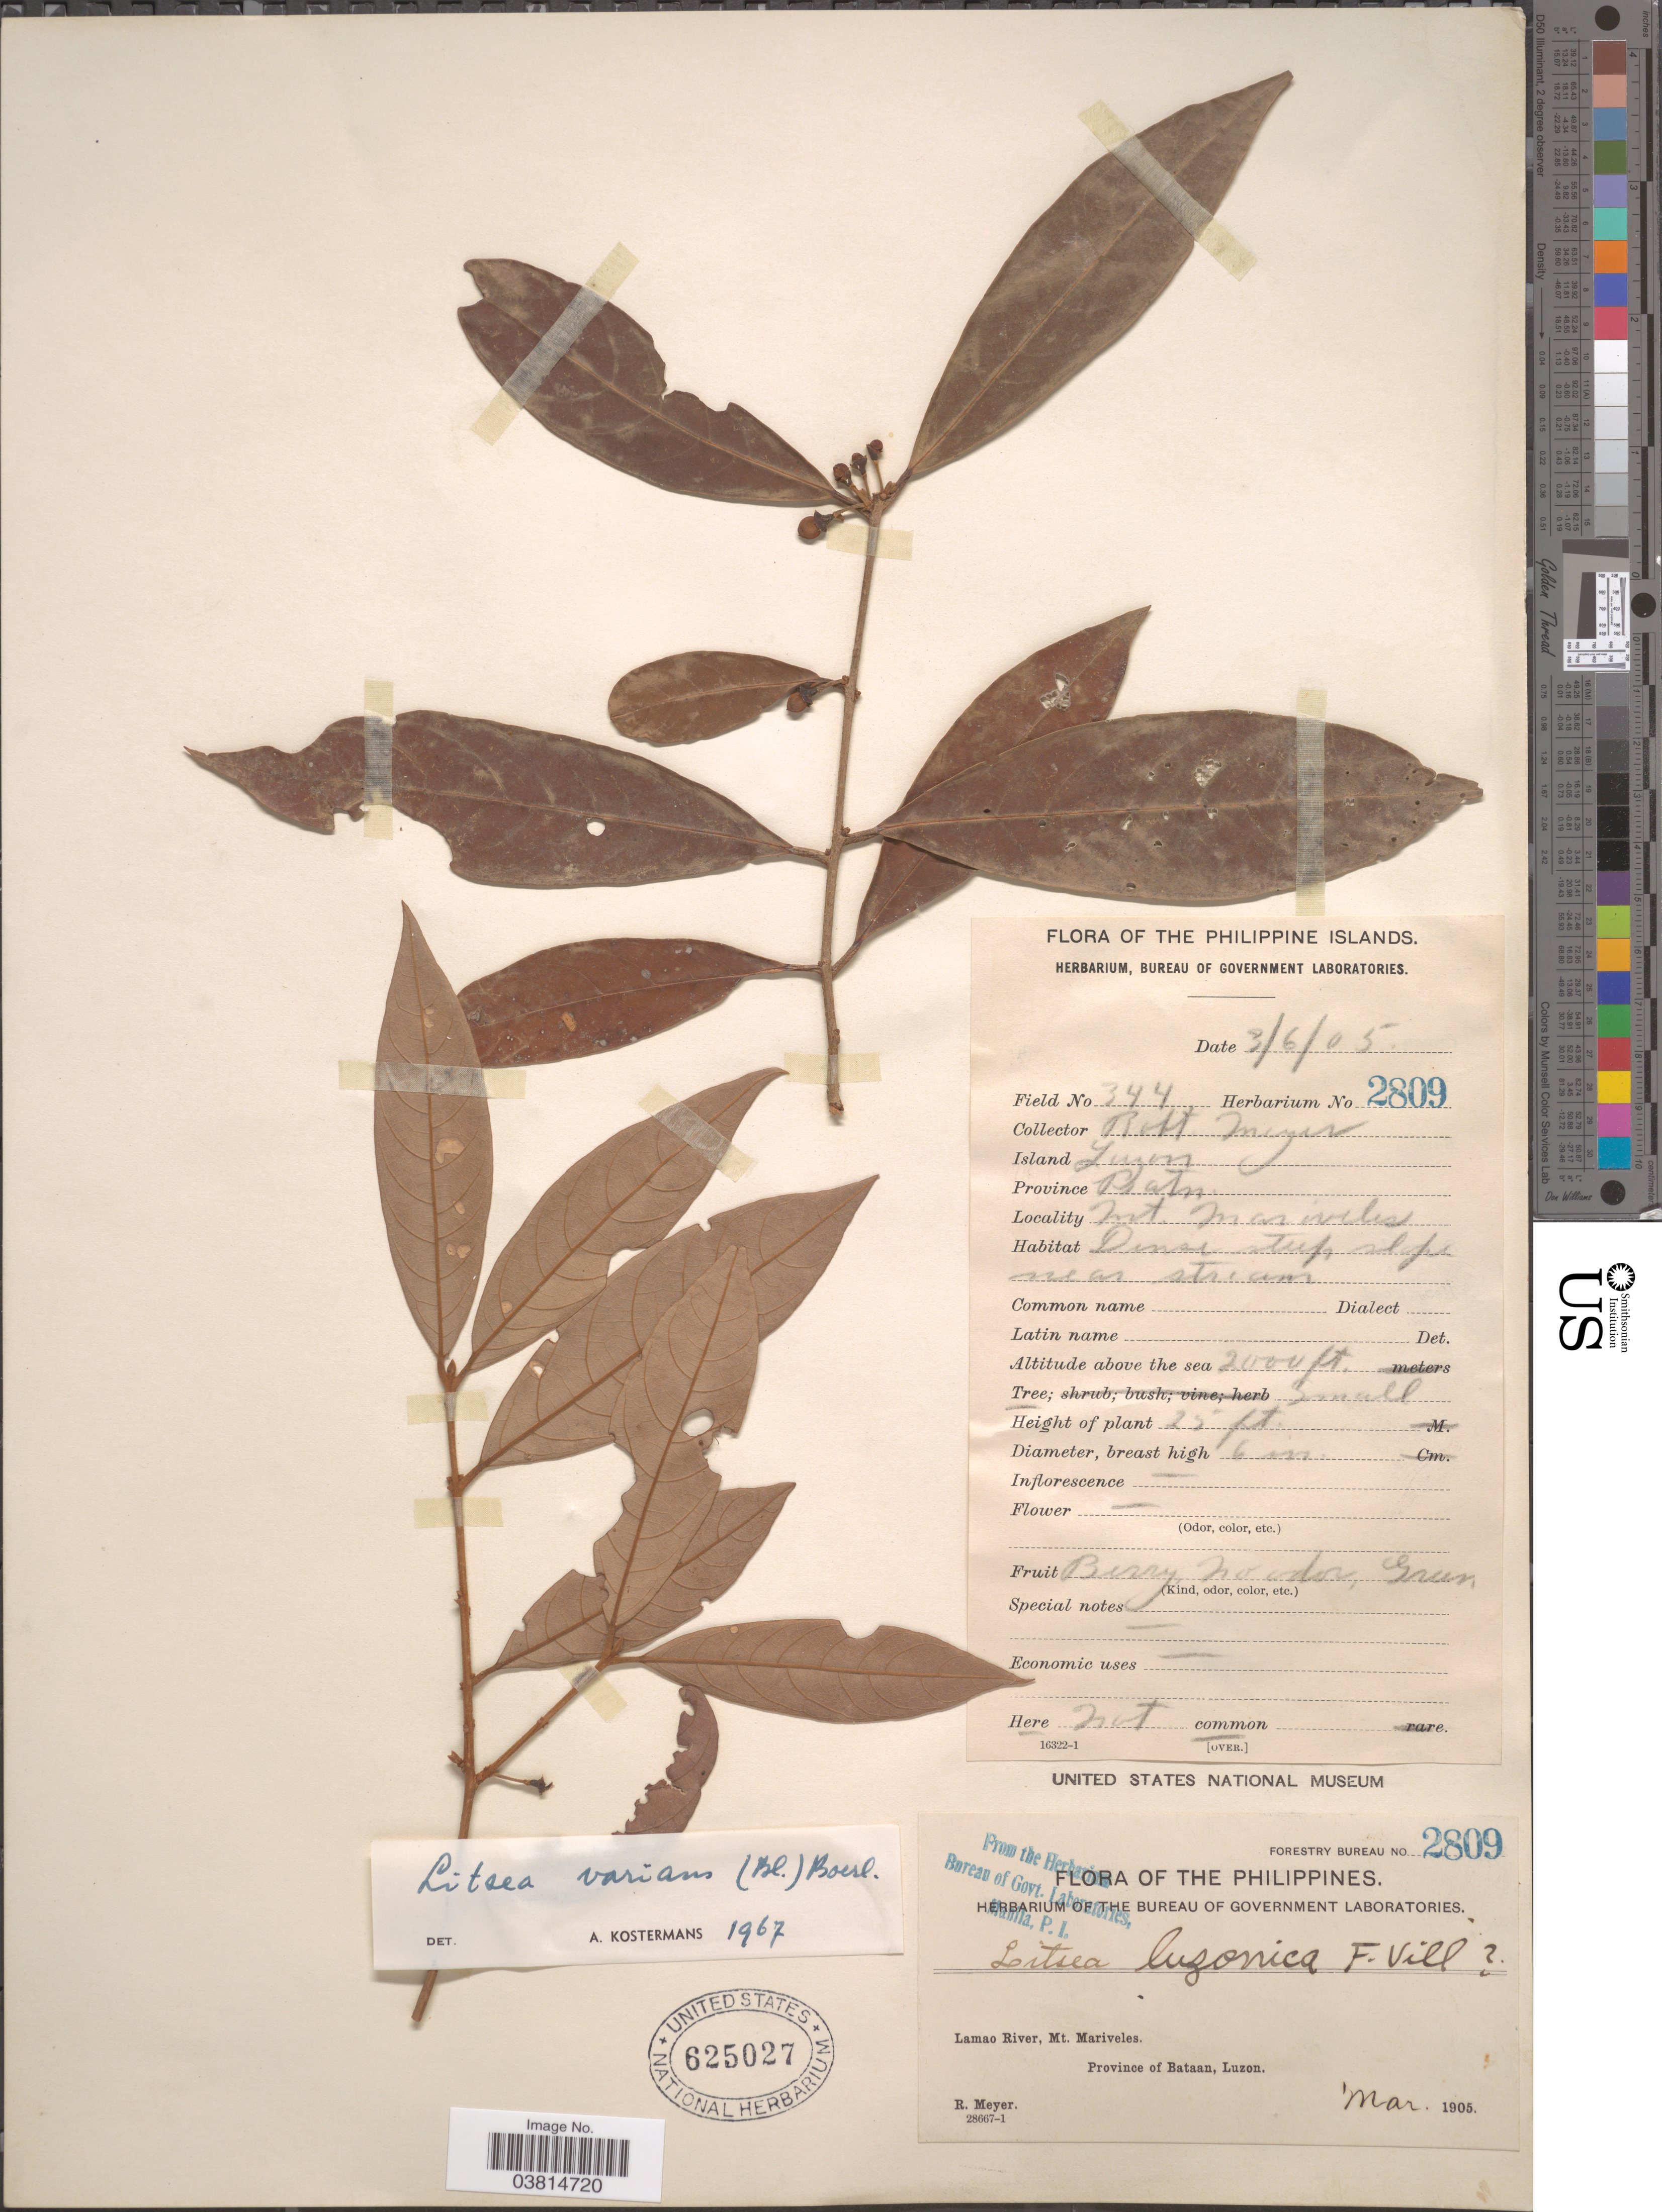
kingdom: Plantae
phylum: Tracheophyta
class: Magnoliopsida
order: Laurales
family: Lauraceae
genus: Litsea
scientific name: Litsea varians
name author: (Blume) Boerl.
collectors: R. Meyer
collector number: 344/2809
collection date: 1905-03-06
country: Philippines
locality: Lamao River, Mt. Mariveles, Province of Bataan, Luzon.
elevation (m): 610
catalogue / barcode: US 625027